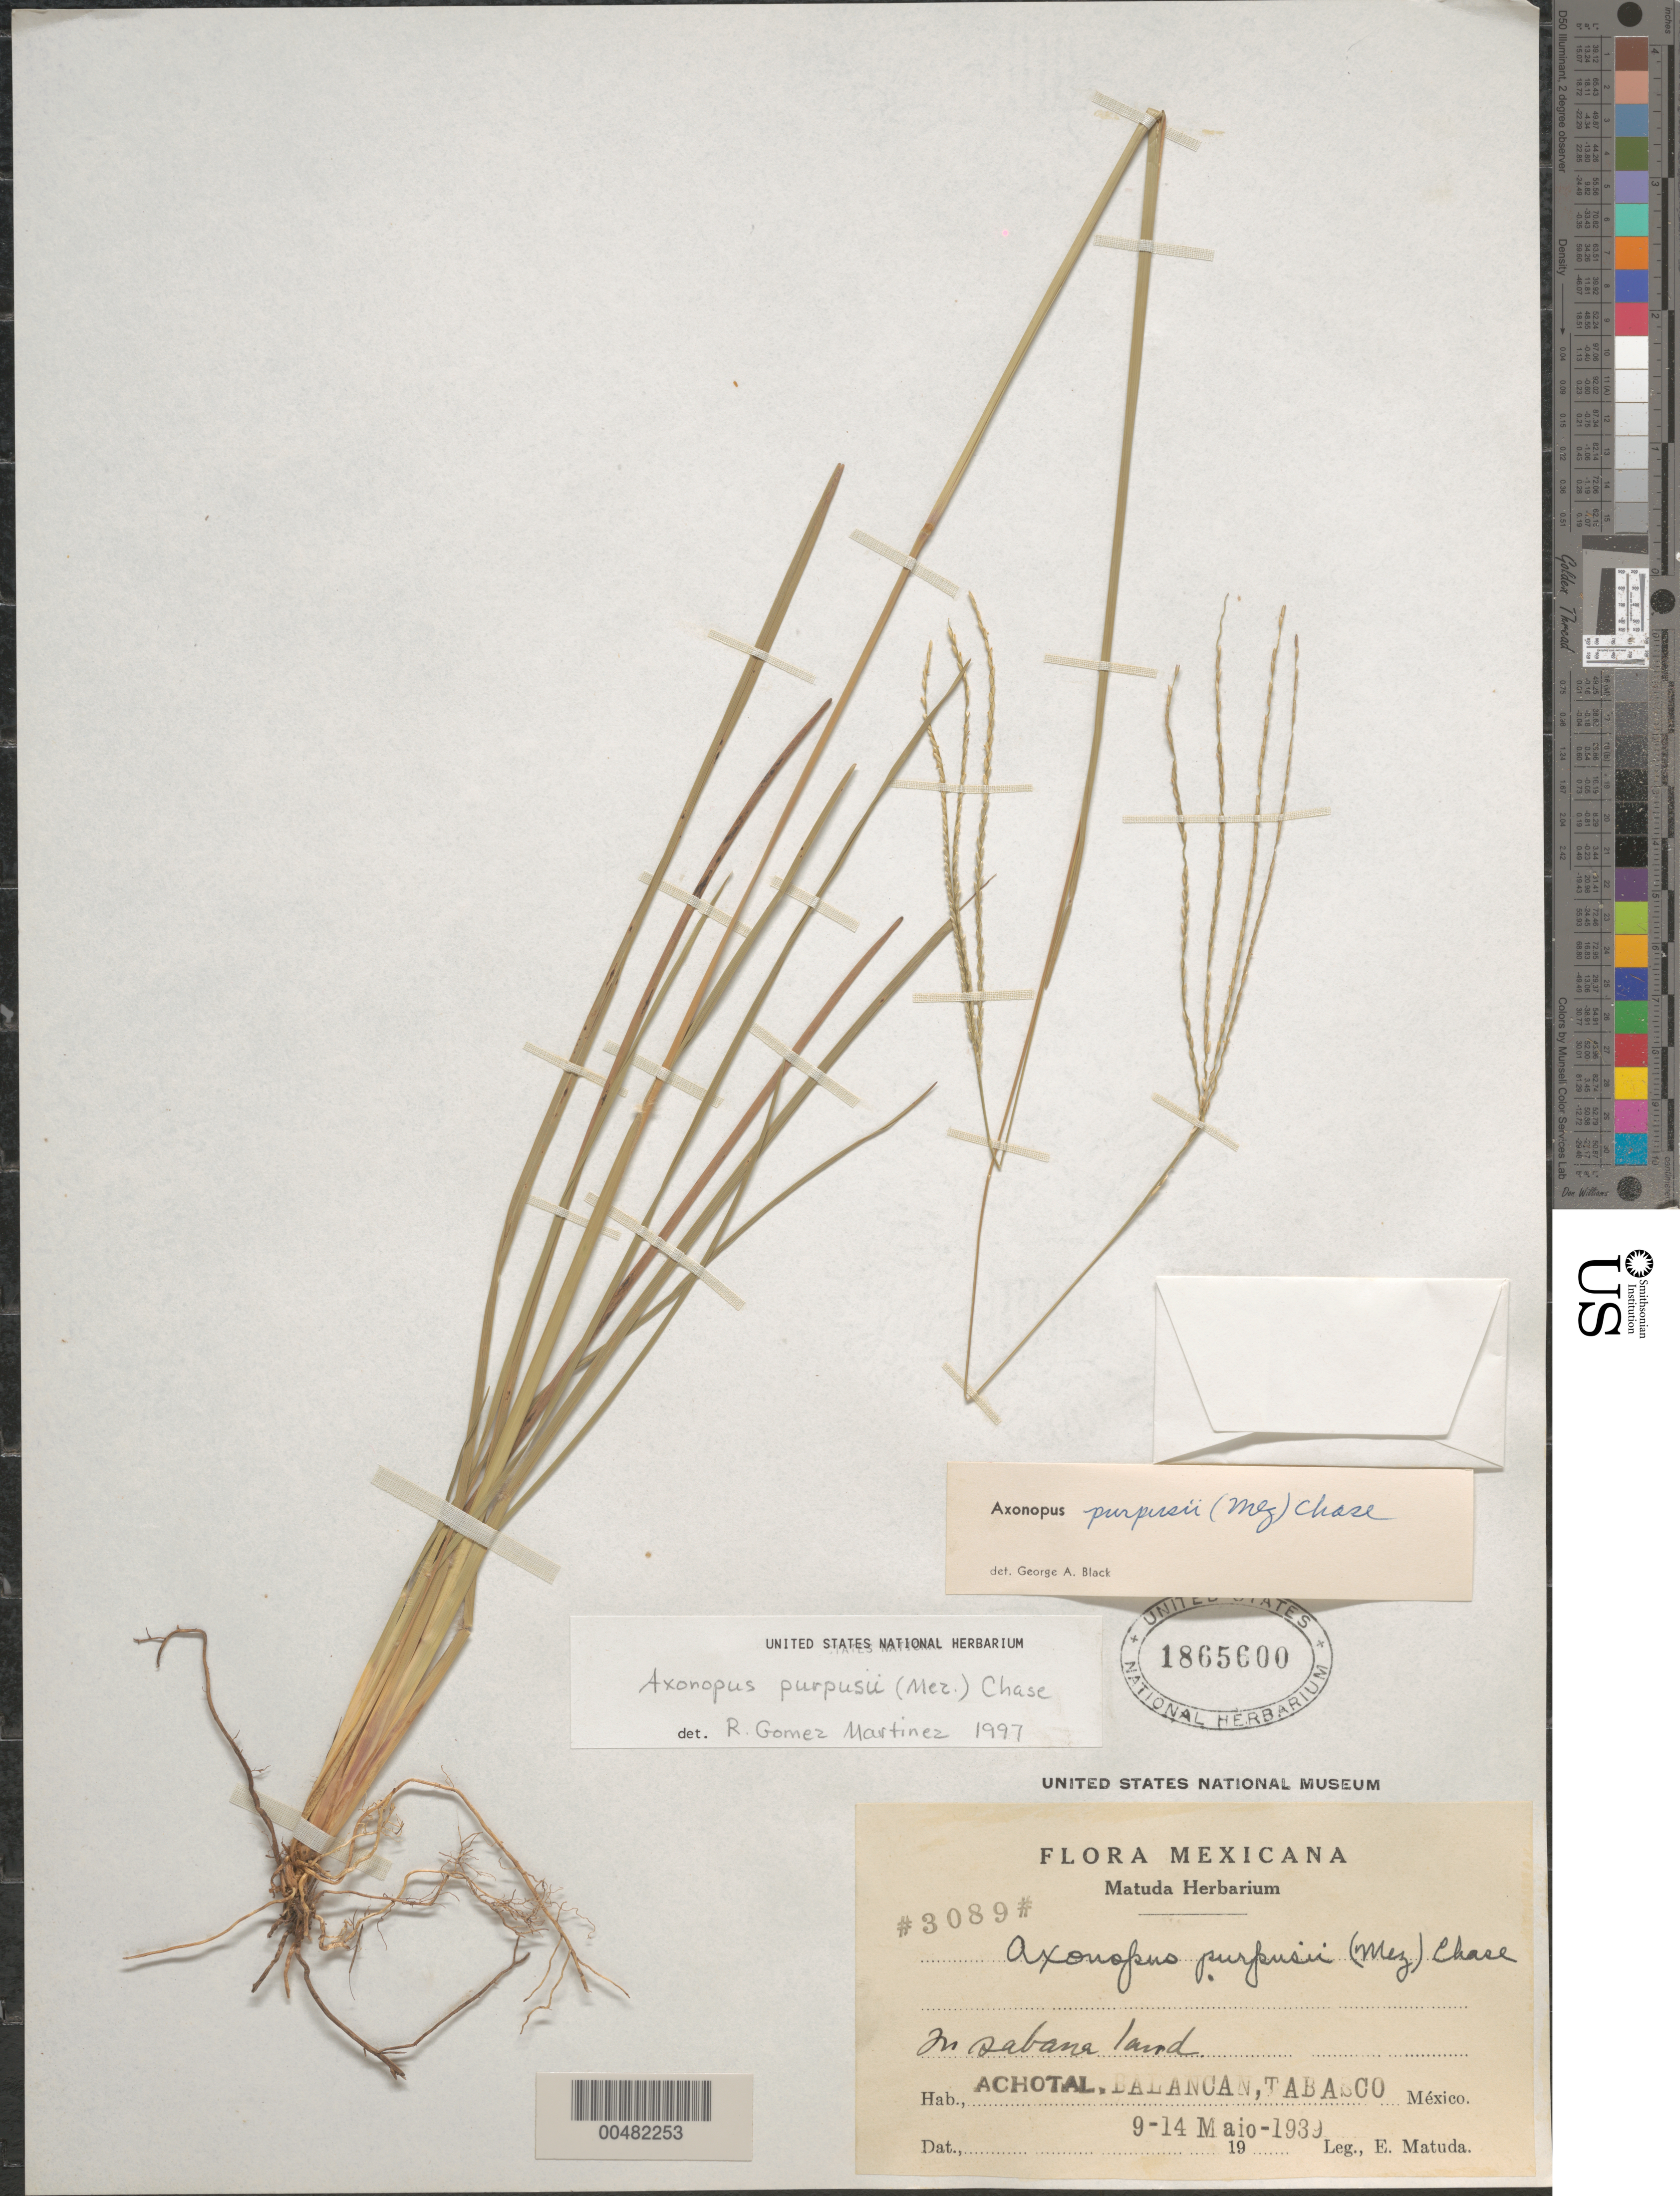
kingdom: Plantae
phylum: Tracheophyta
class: Liliopsida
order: Poales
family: Poaceae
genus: Axonopus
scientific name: Axonopus purpusii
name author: (Mez) Chase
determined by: Black, G. A.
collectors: E. Matuda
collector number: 3089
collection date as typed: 9 May 1939 to 14 May 1939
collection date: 1939-05-09/1939-05-14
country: Mexico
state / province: Tabasco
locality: Achotal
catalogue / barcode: US 1865600